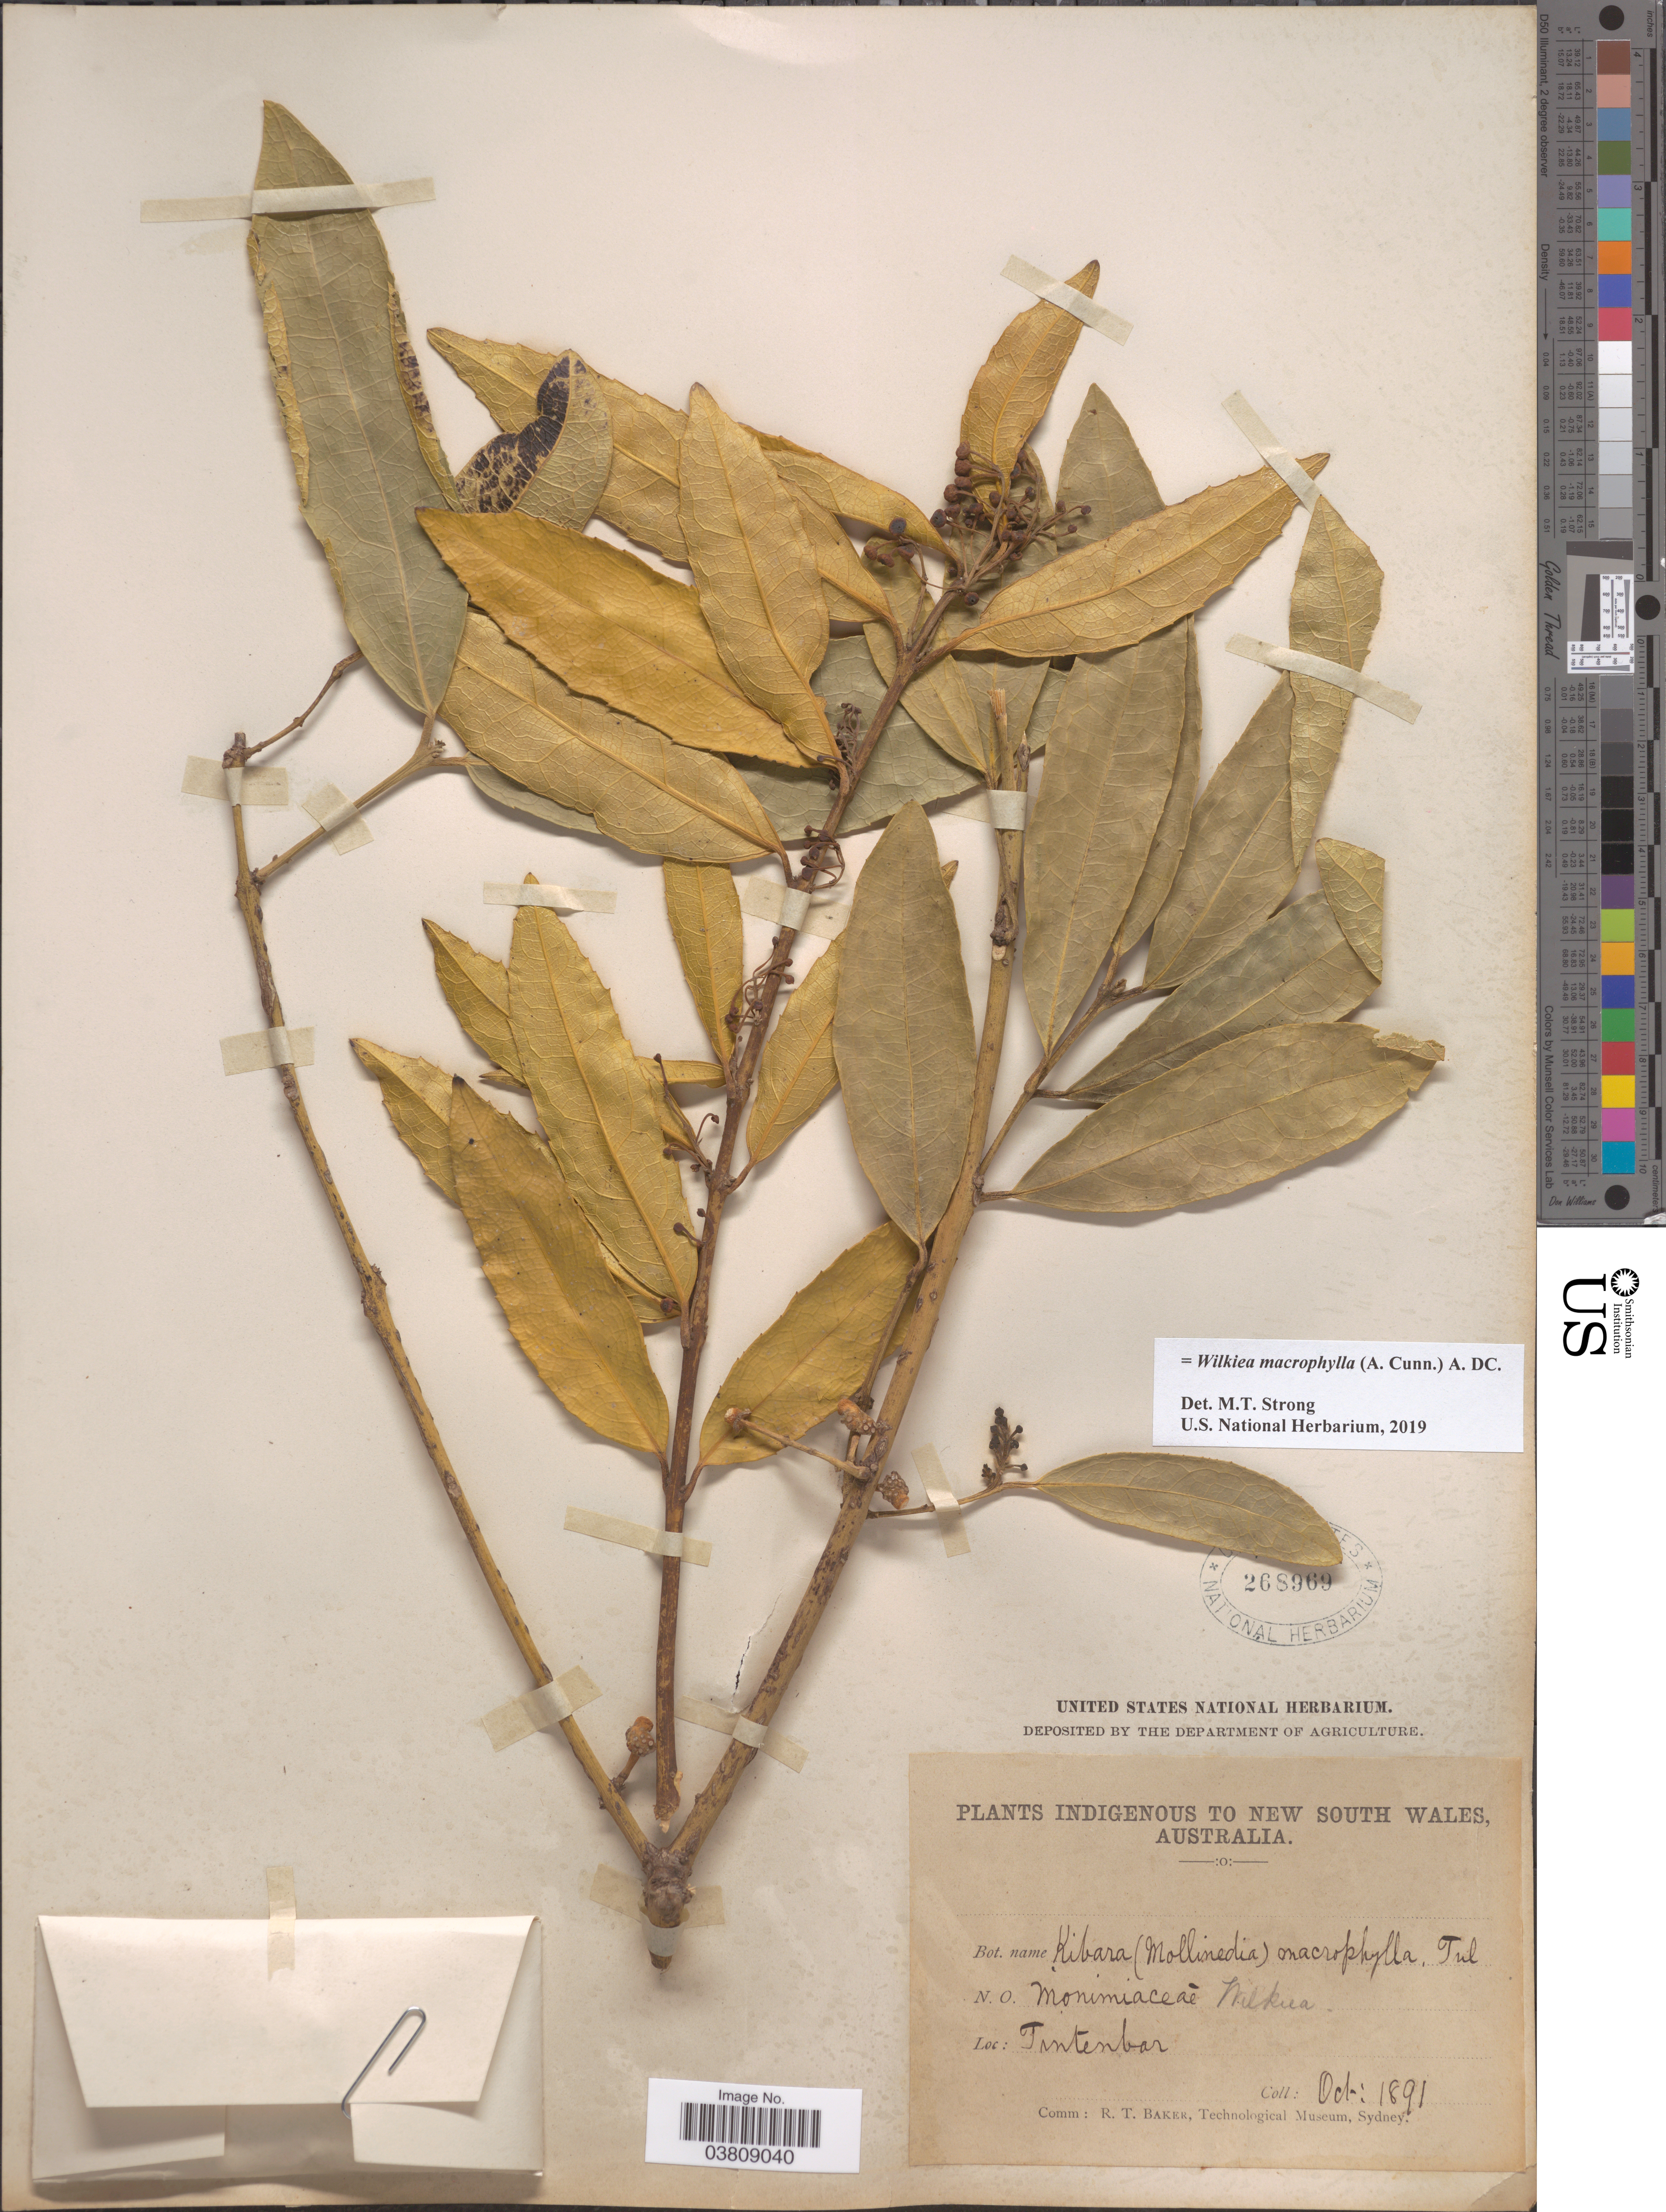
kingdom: Plantae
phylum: Tracheophyta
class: Magnoliopsida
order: Laurales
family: Monimiaceae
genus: Wilkiea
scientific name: Wilkiea macrophylla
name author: (A. Cunn.) A. DC.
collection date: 1891-10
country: Australia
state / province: New South Wales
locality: Tintenbar.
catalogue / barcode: US 268969